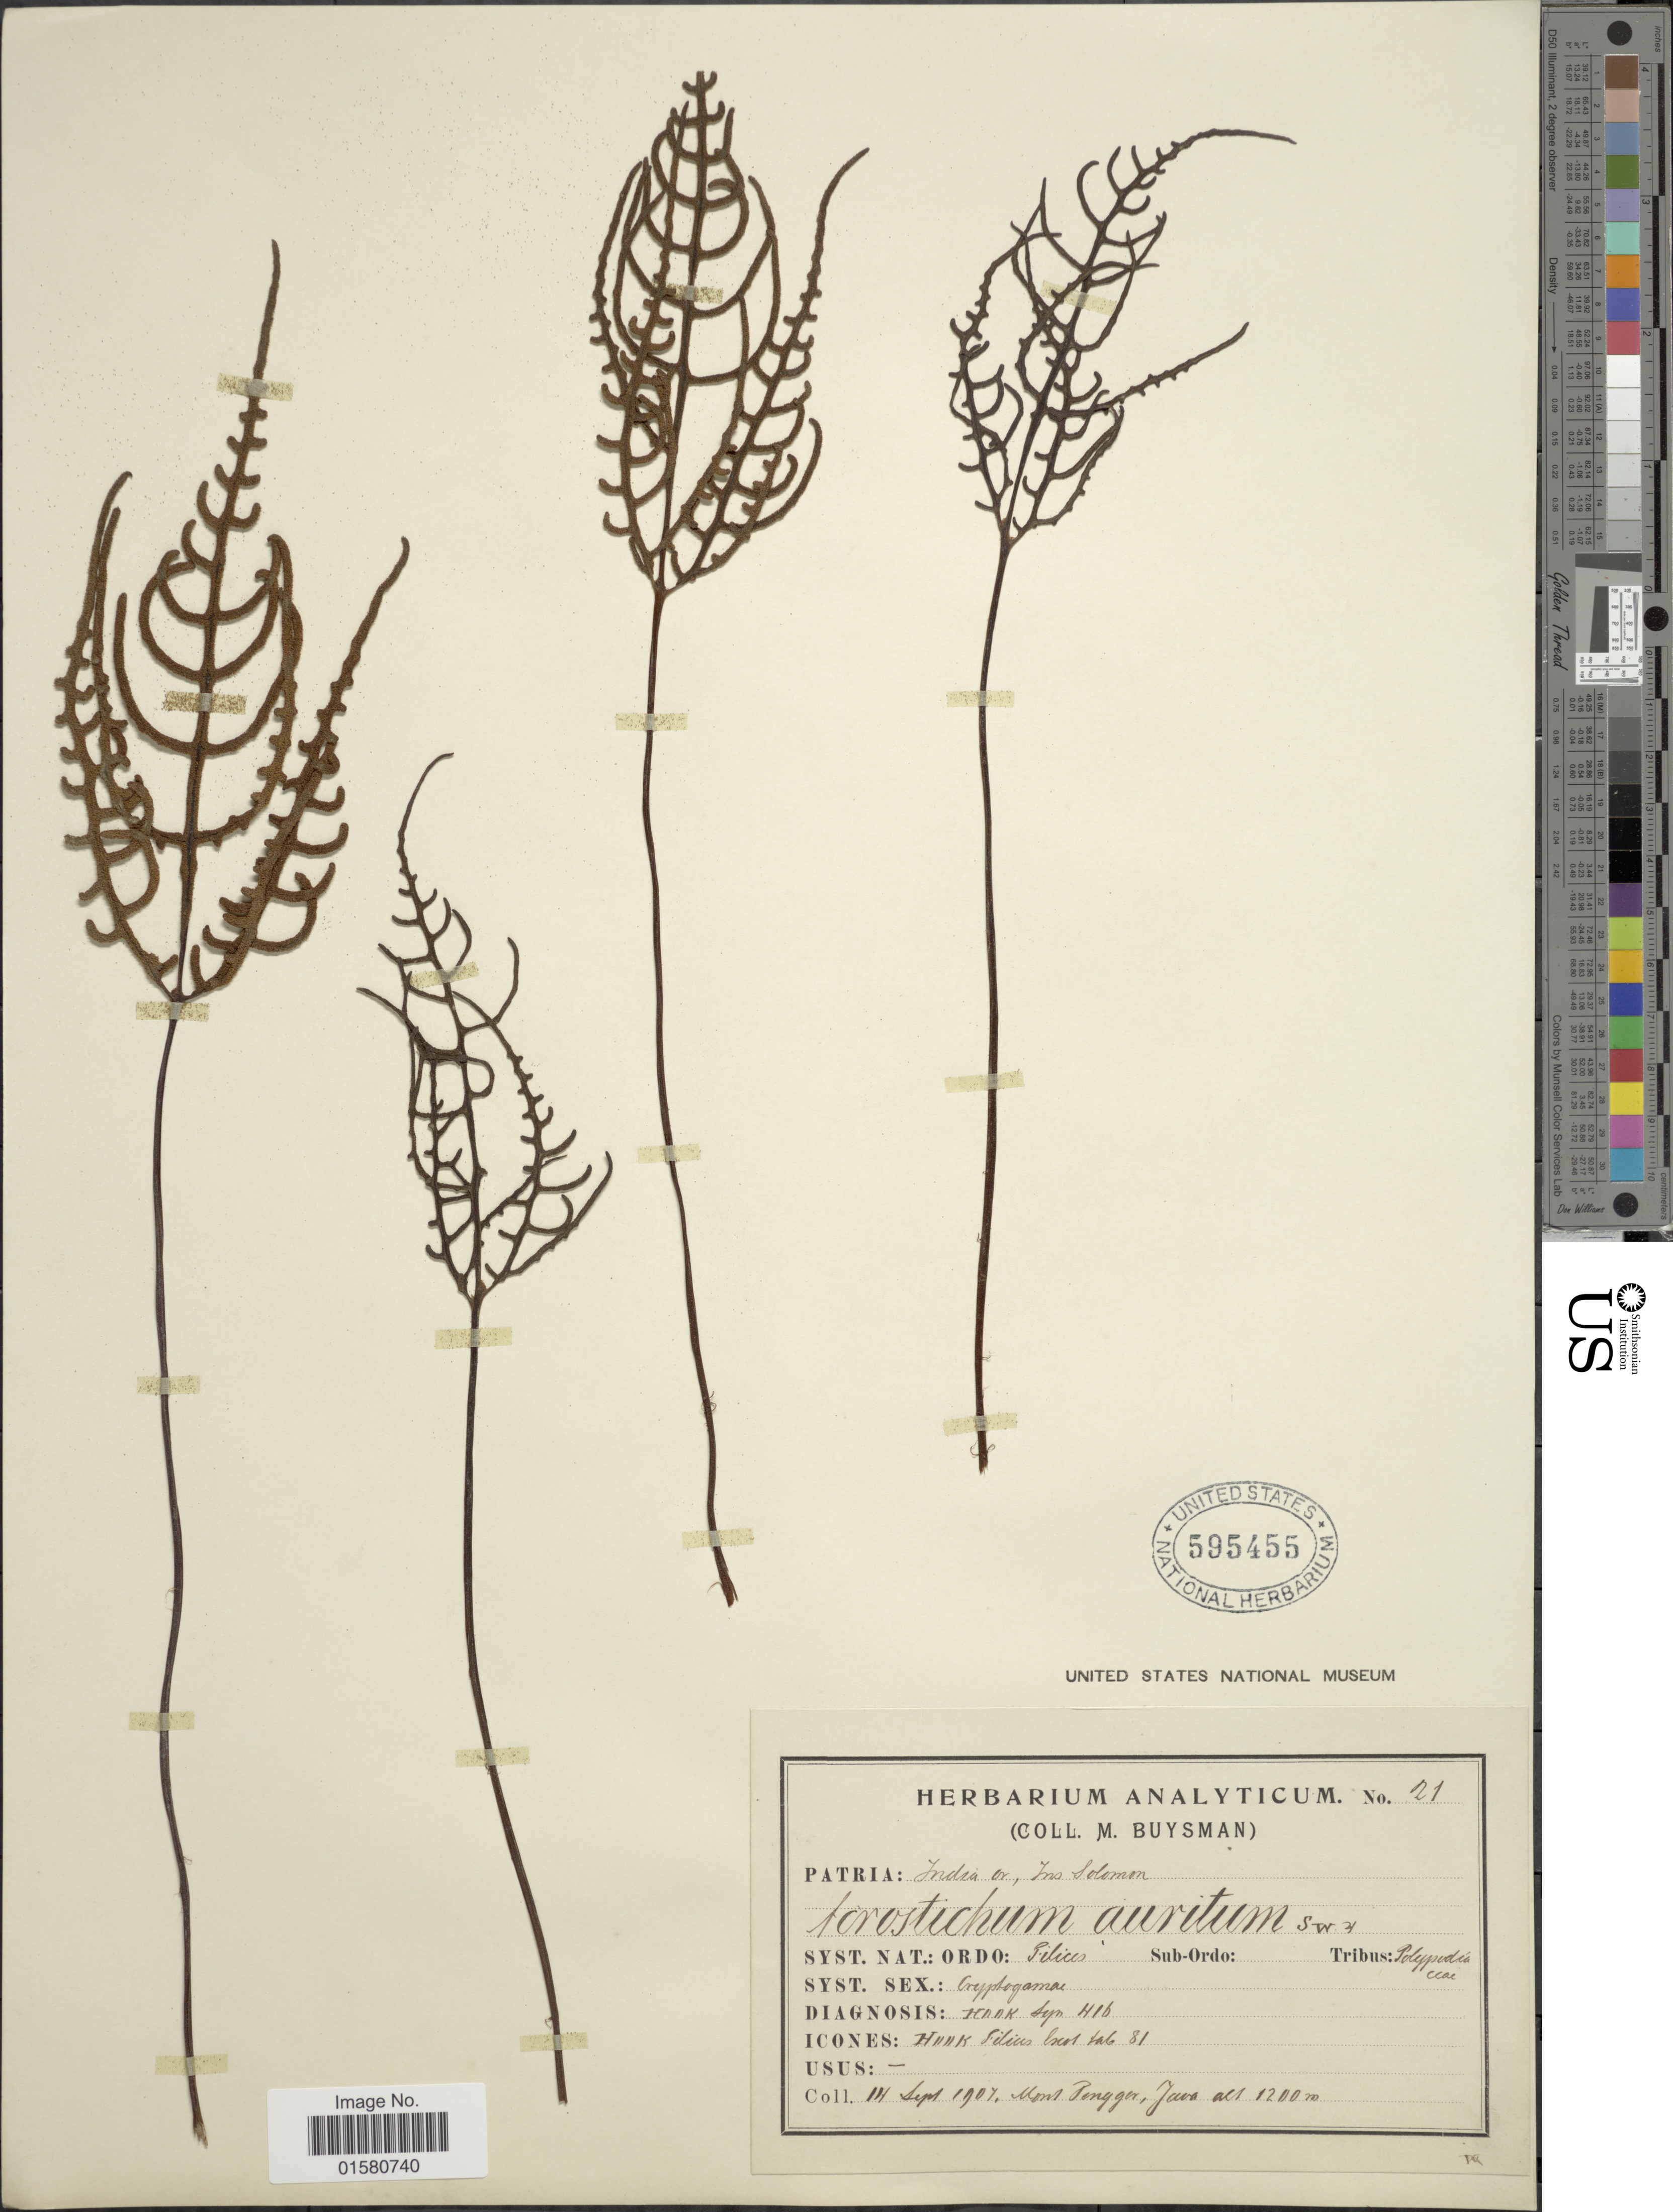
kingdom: Plantae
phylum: Tracheophyta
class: Polypodiopsida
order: Polypodiales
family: Tectariaceae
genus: Tectaria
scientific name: Tectaria aurita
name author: (Sw.) Chandra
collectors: M. Buysman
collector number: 21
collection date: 1907-09-14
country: Indonesia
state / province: Java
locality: India or, Ins Soloman. Mons Ponggoor Java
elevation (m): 1200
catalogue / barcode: US 595455